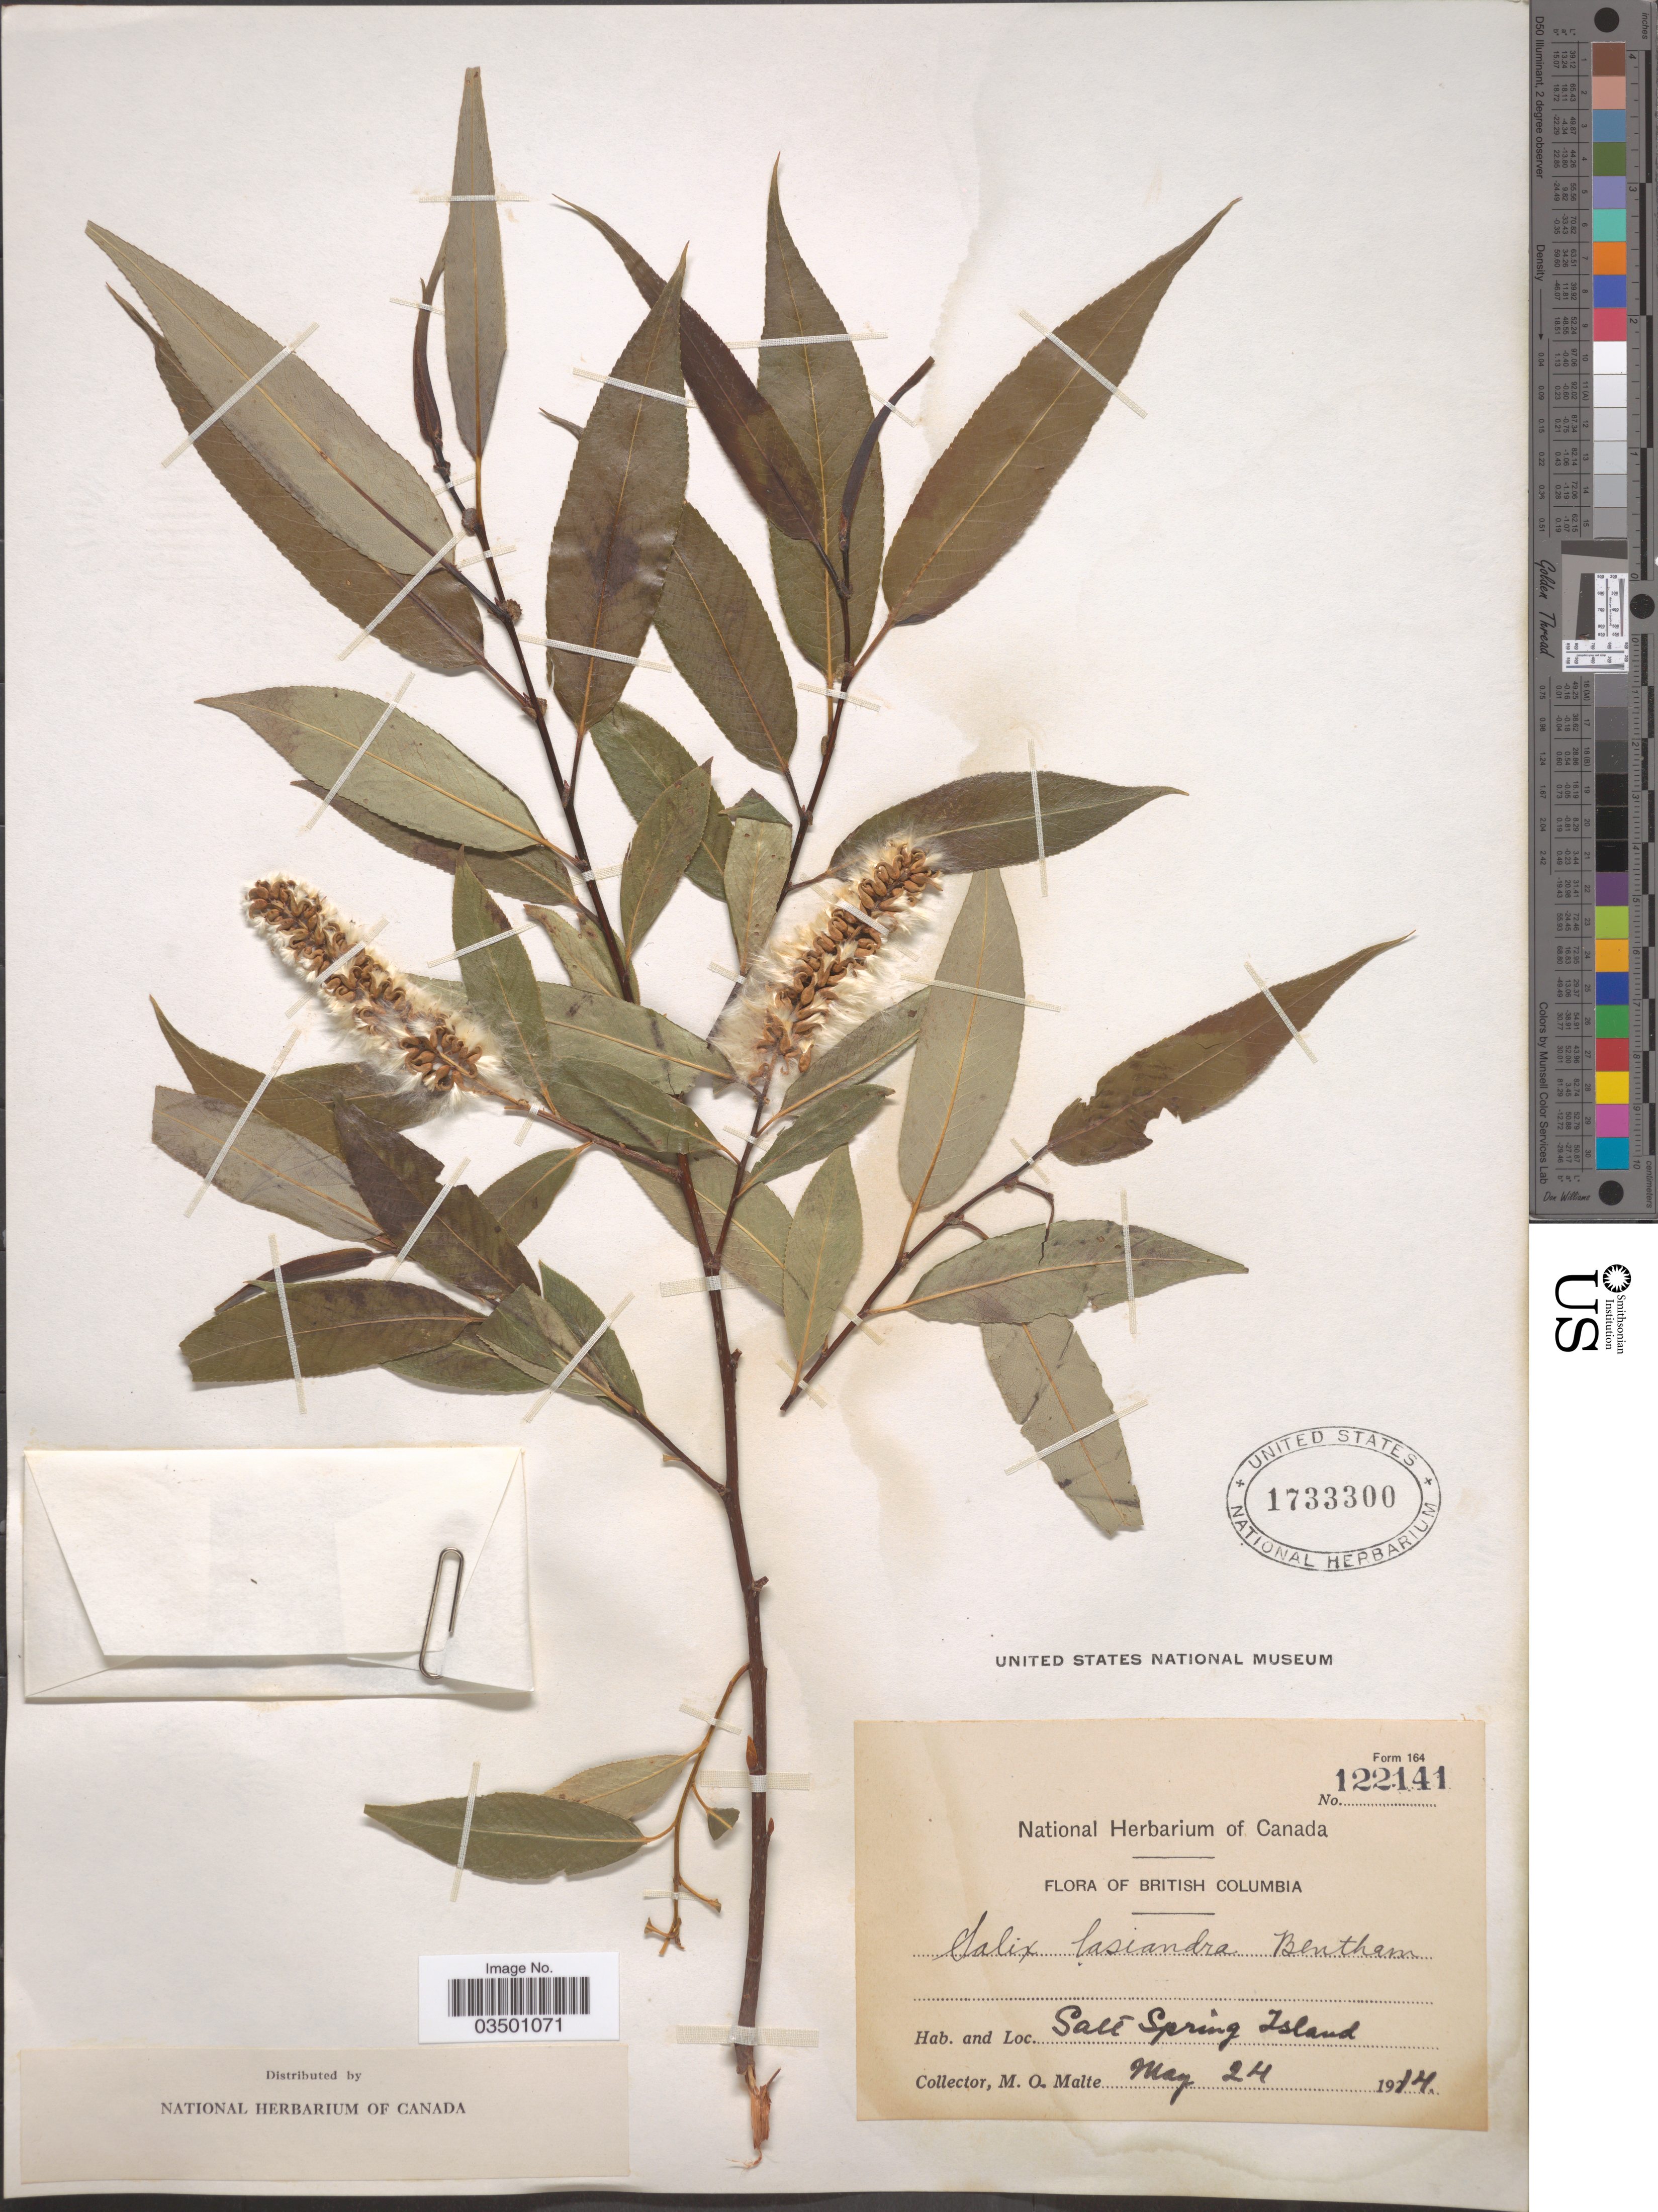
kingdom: Plantae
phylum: Tracheophyta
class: Magnoliopsida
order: Malpighiales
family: Salicaceae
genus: Salix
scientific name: Salix lasiandra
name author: Benth.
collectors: M. O. Malte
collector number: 122141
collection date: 1914-05-24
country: Canada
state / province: British Columbia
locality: Salt Spring Island.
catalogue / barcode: US 1733300